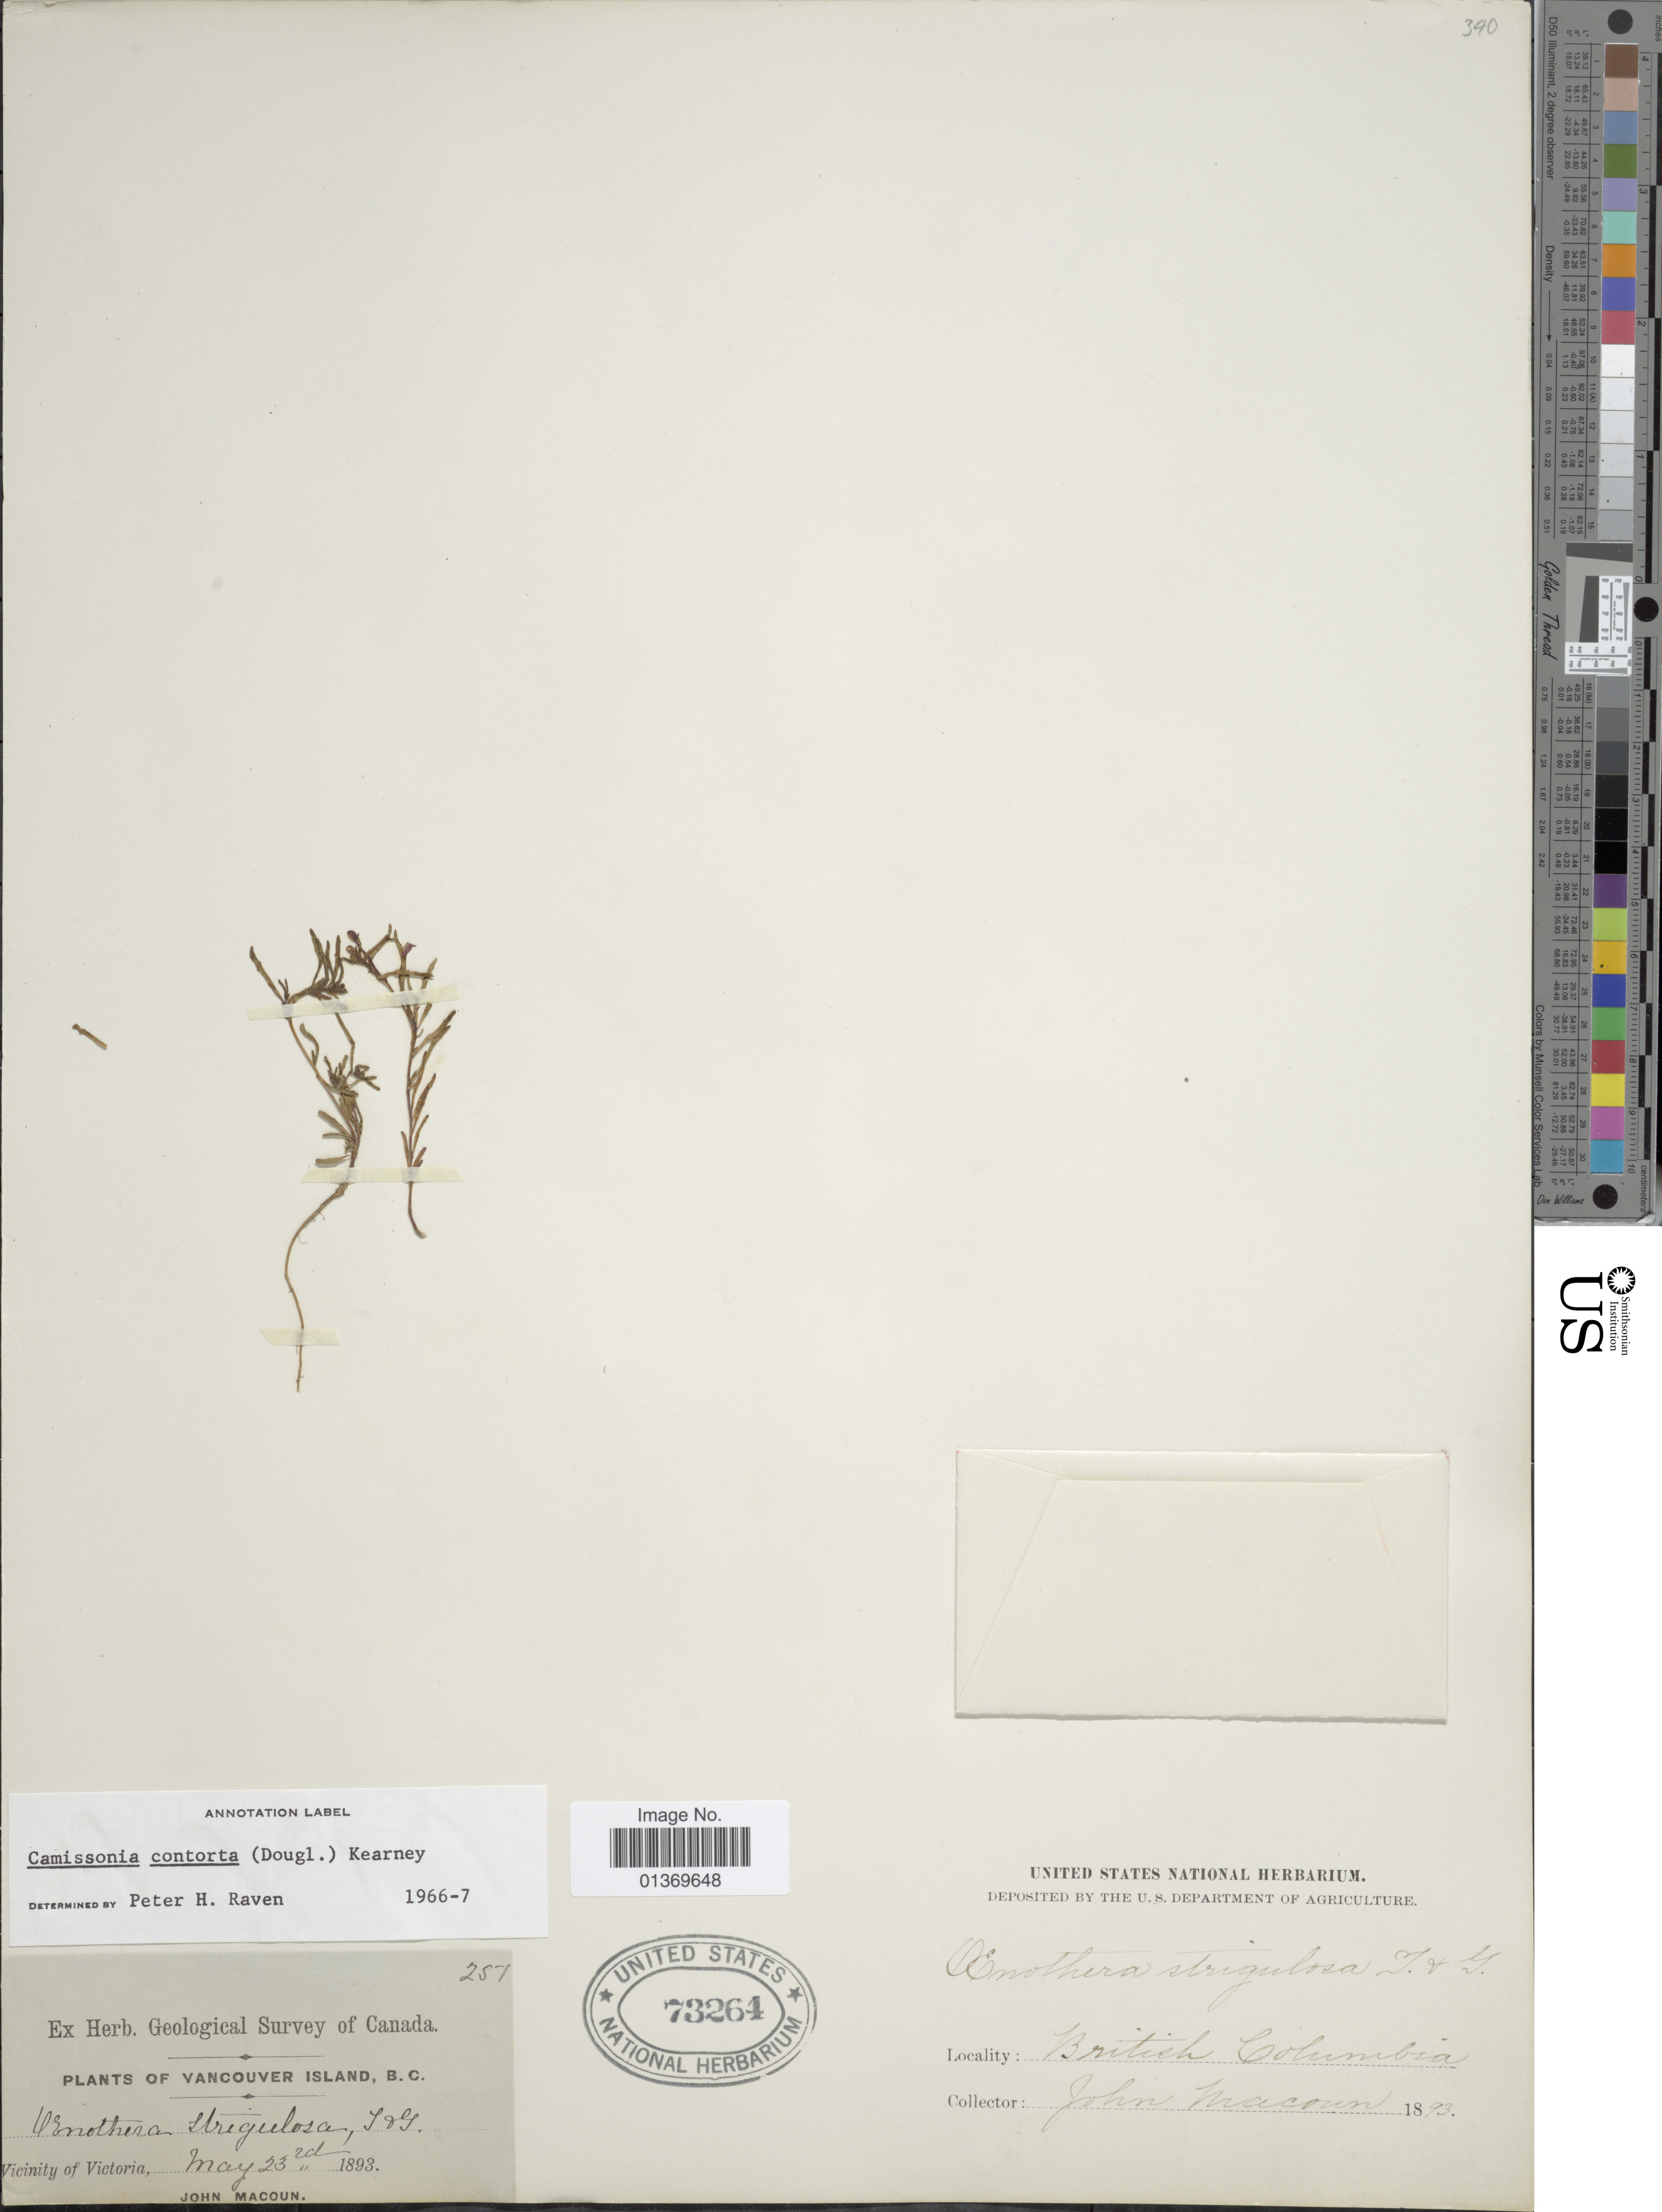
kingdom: Plantae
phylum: Tracheophyta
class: Magnoliopsida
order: Myrtales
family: Onagraceae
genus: Camissonia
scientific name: Camissonia contorta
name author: (Douglas) Kearney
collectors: J. Macoun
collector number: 251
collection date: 1893-05-23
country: Canada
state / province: British Columbia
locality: Vancouver Island, B.C., Vicinity of Victoria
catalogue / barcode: US 73264